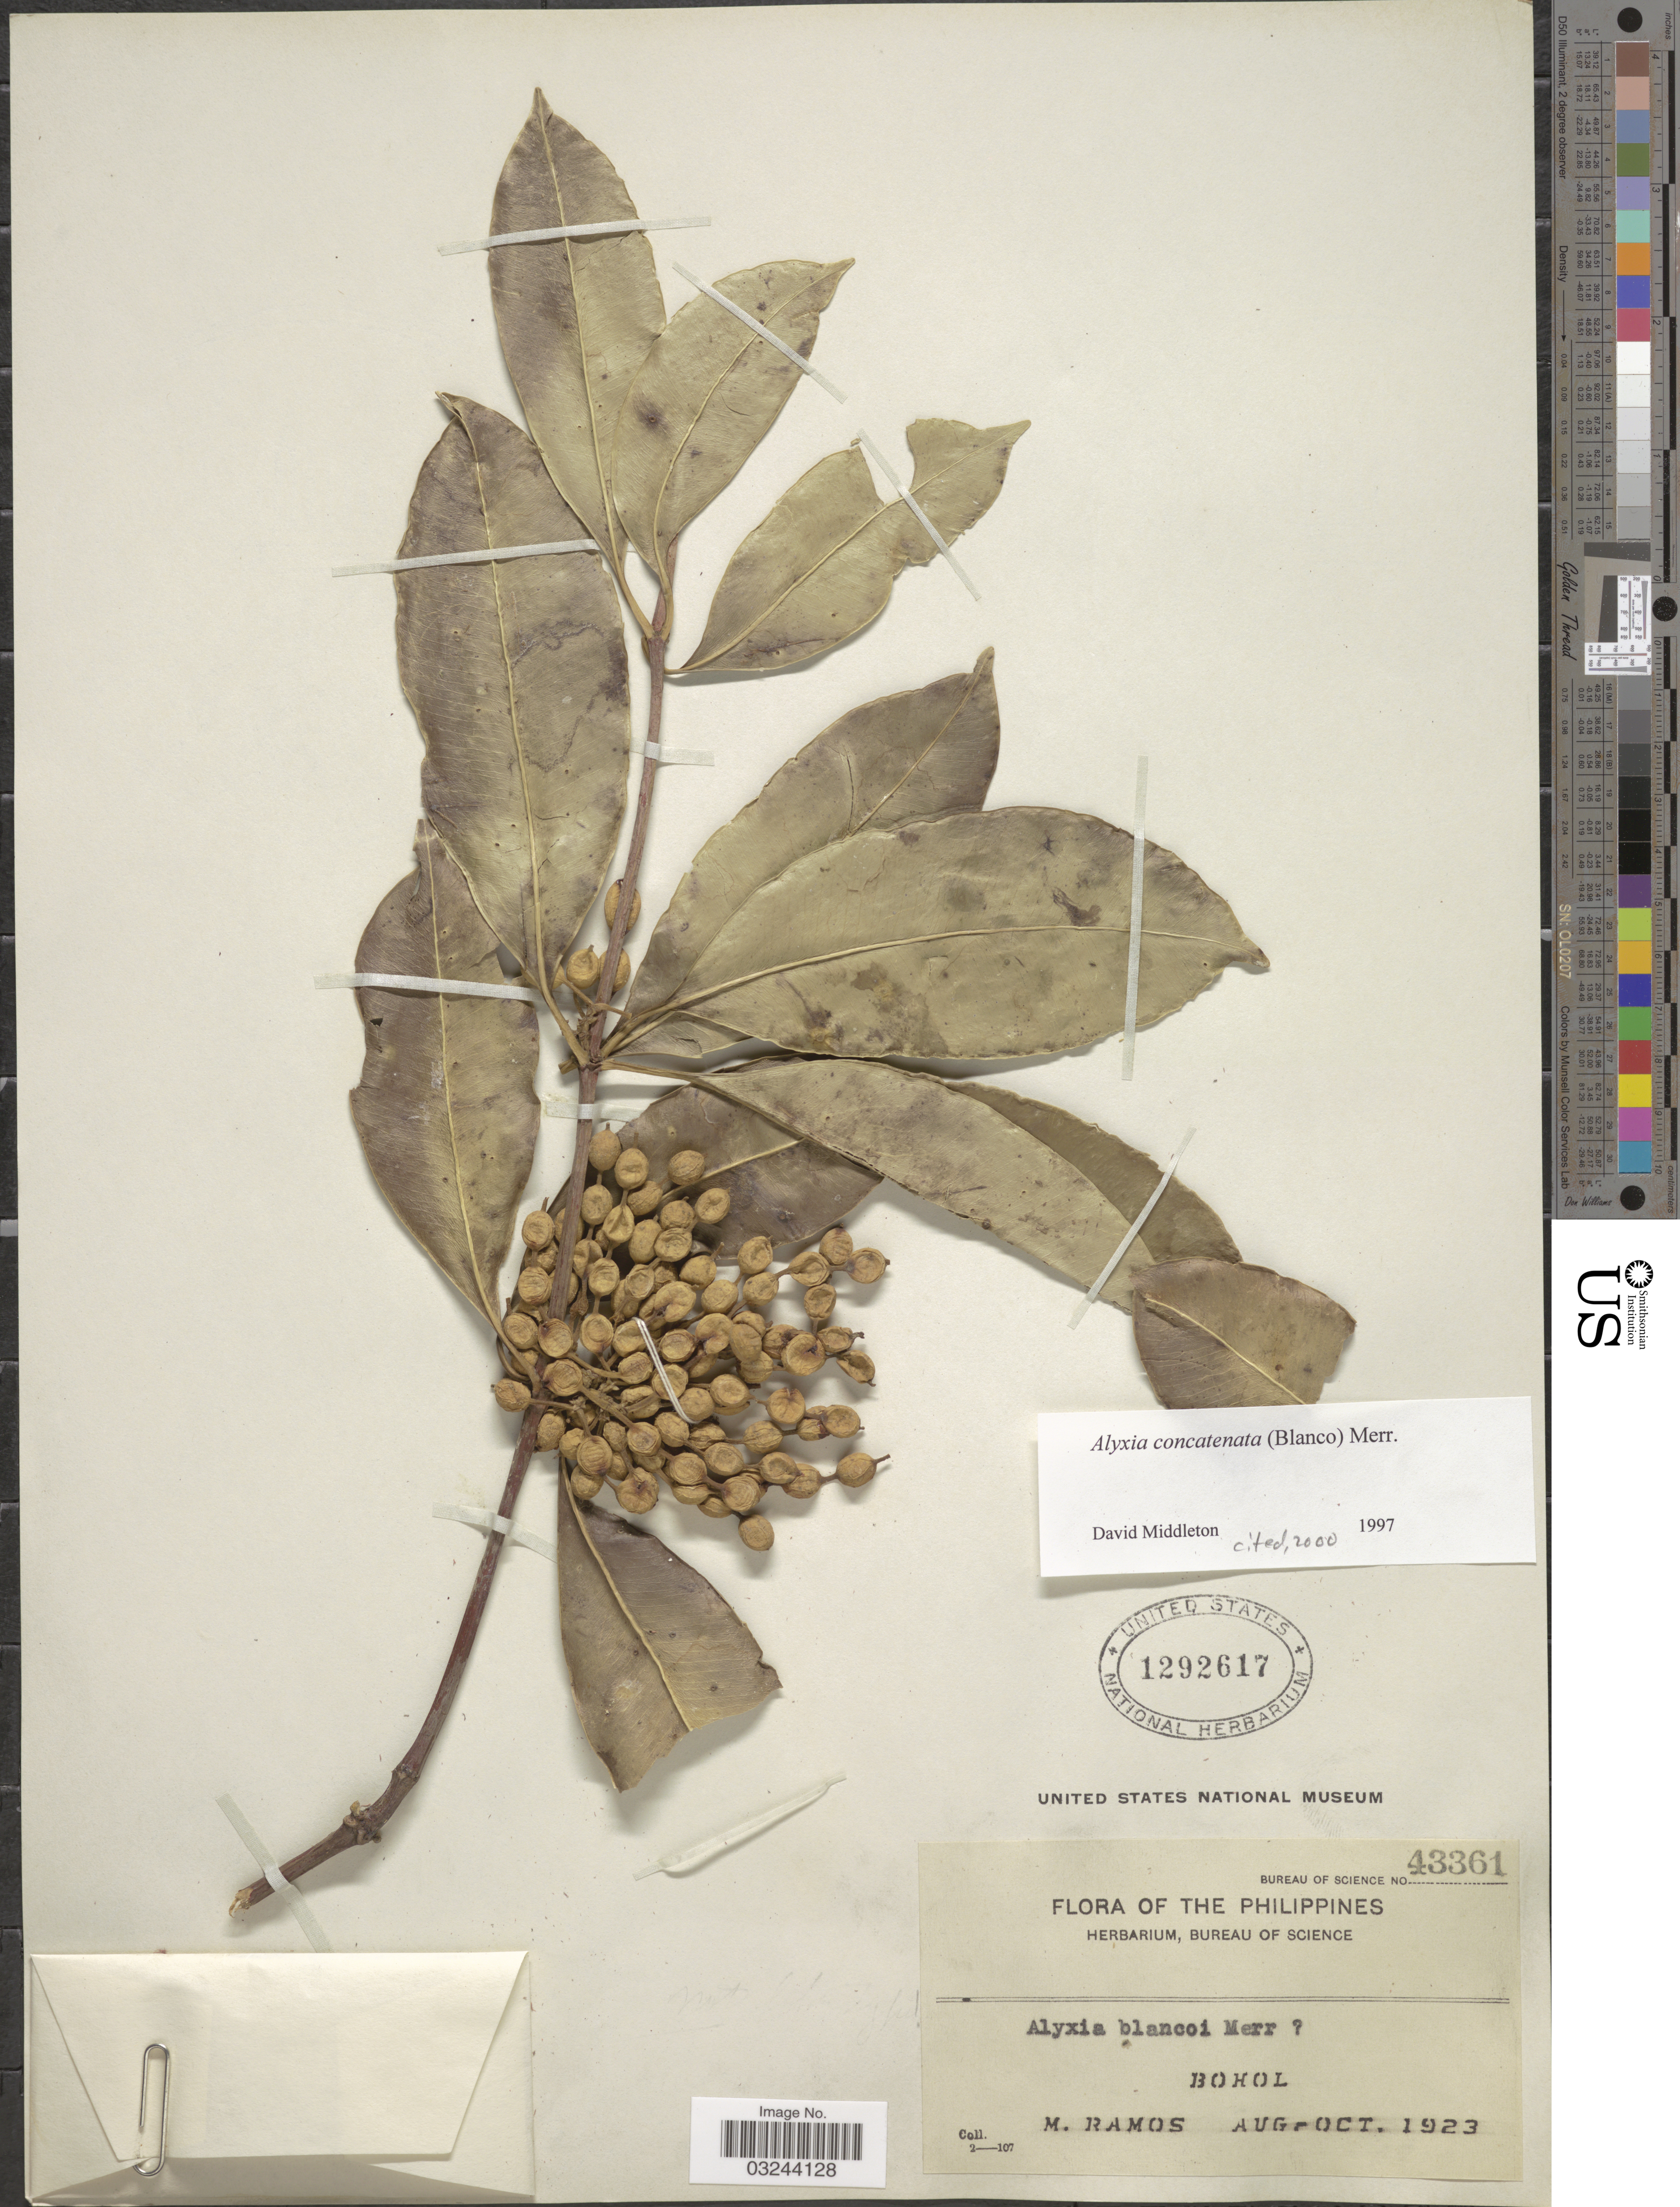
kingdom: Plantae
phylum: Tracheophyta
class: Magnoliopsida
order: Gentianales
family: Apocynaceae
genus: Alyxia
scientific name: Alyxia concatenata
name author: (Blanco) Merr.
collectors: M. Ramos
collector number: Bureau of Science 43361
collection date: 1923-08/1923-10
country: Philippines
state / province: Central Visayas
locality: Bohol.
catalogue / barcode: US 1292617